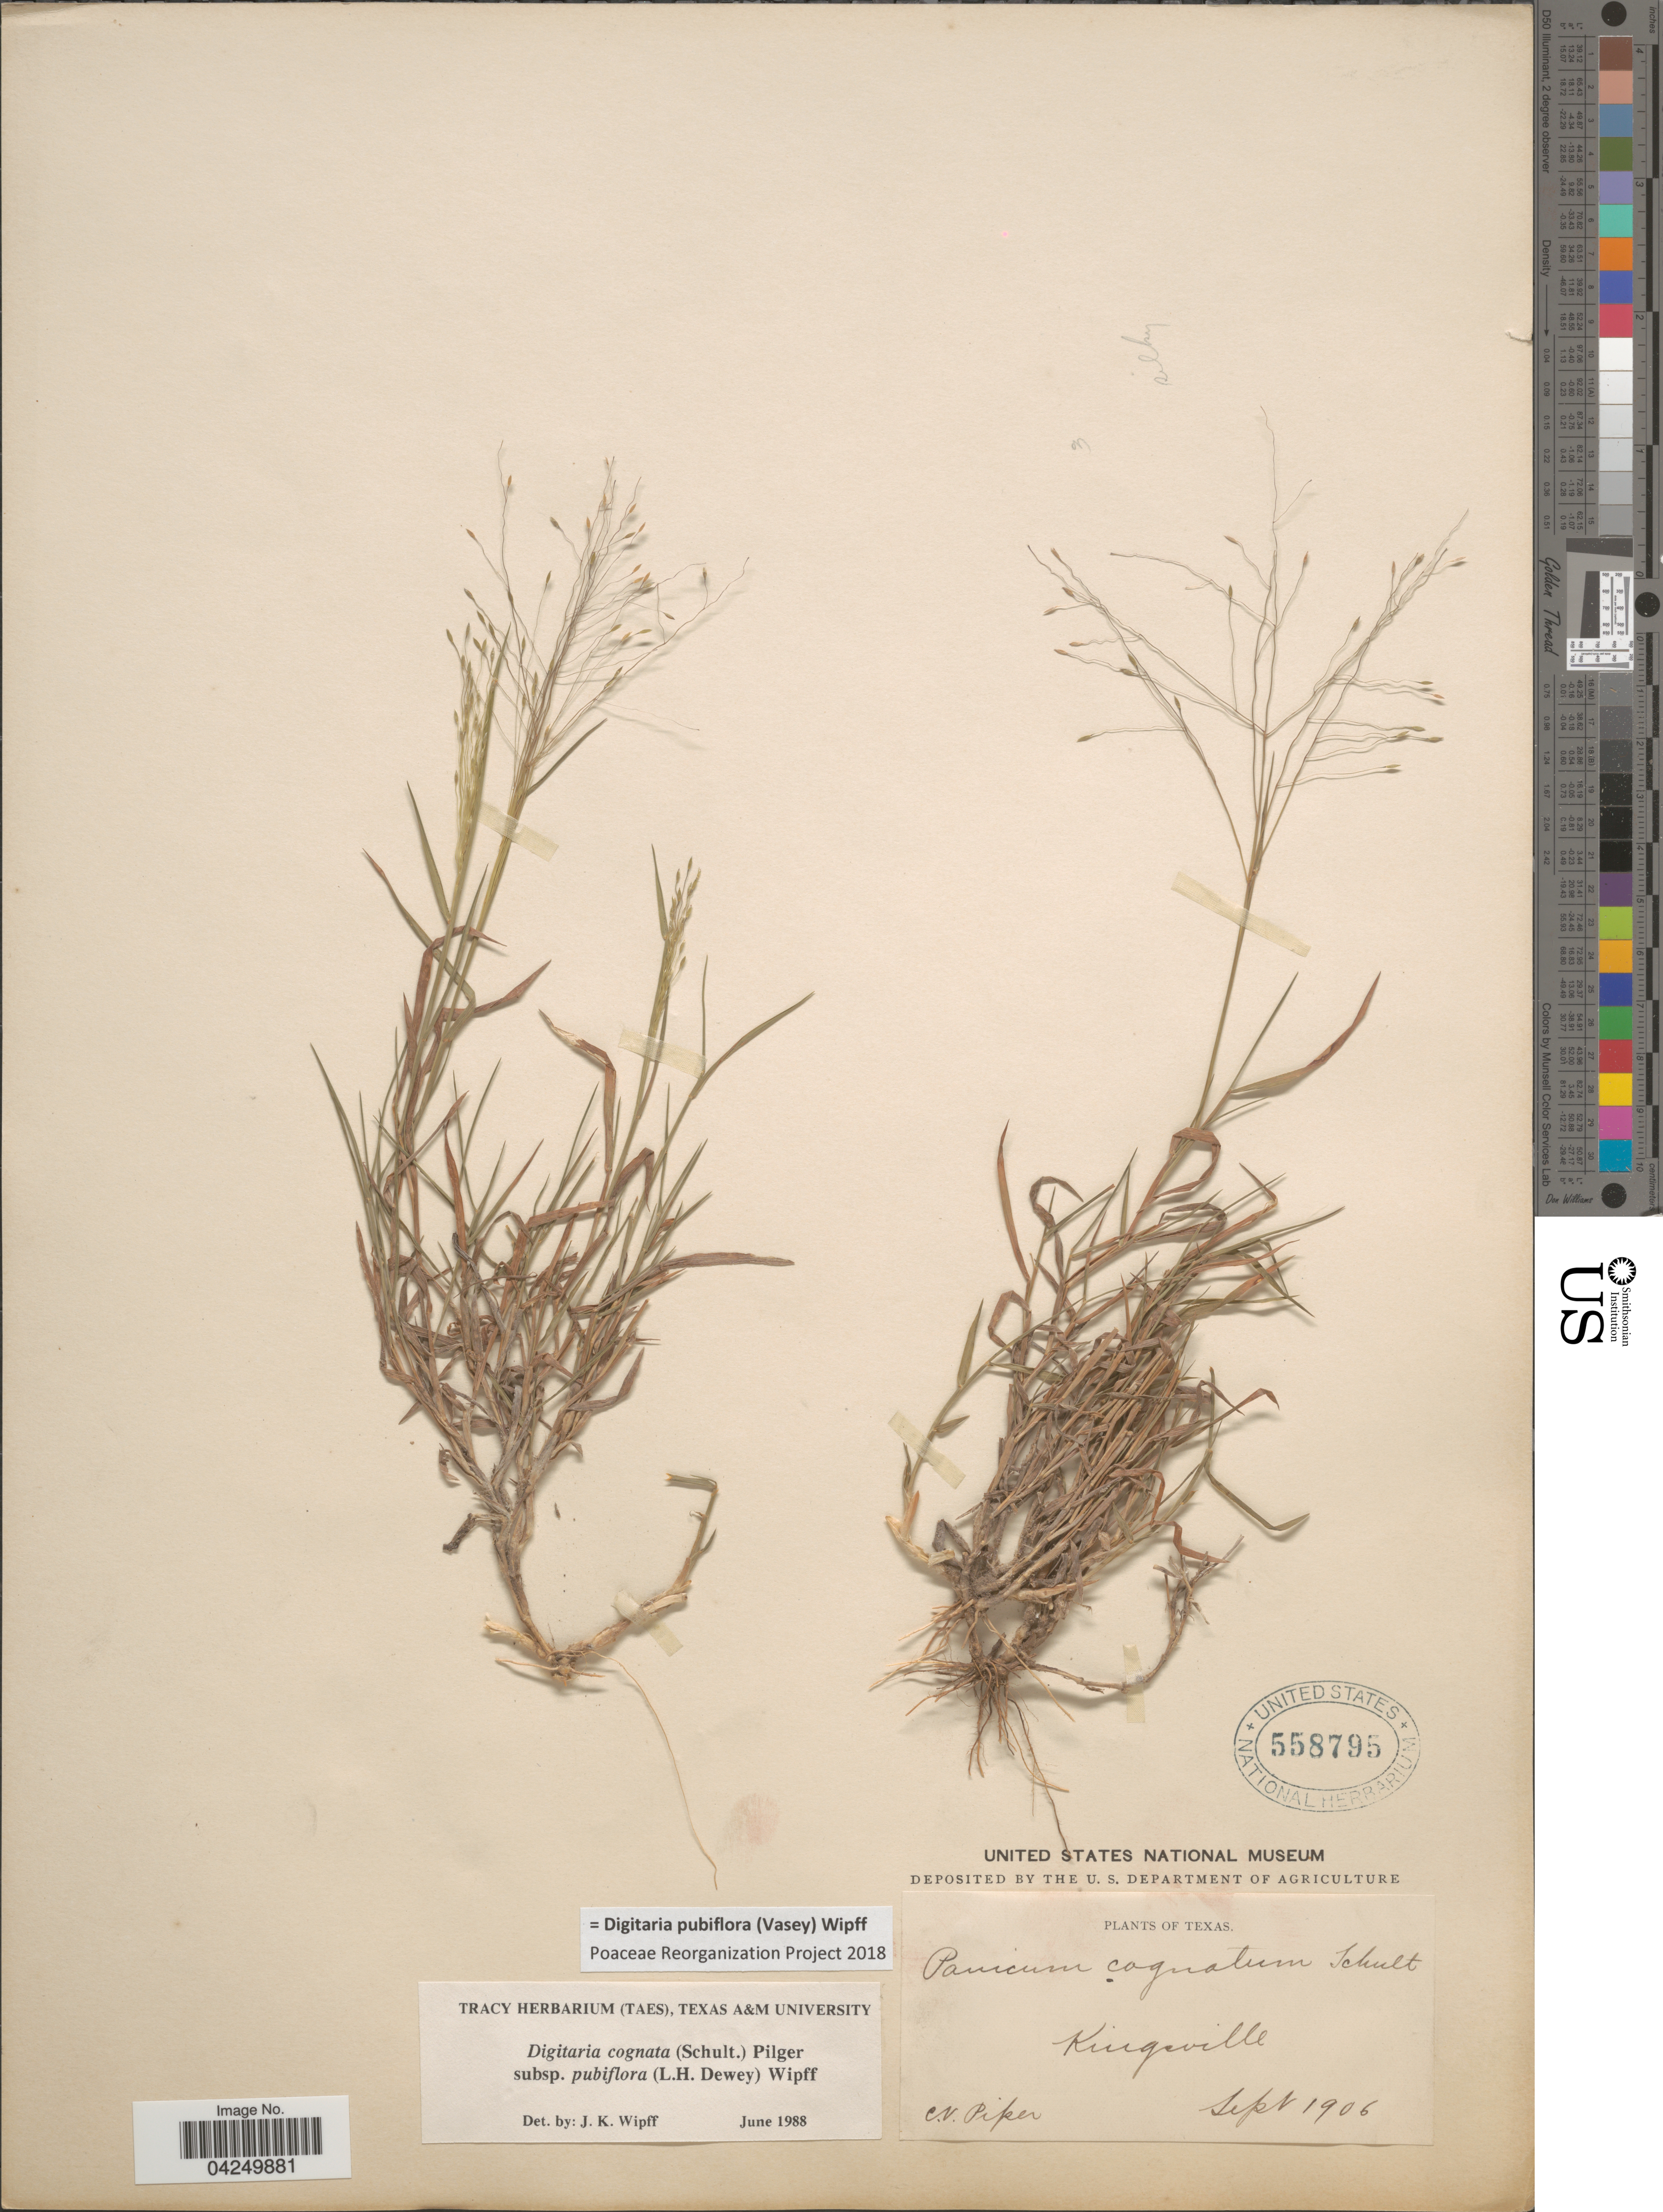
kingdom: Plantae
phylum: Tracheophyta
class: Liliopsida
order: Poales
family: Poaceae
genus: Digitaria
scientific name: Digitaria pubiflora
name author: (Vasey) Wipff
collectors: C. V. Piper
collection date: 1906-09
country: United States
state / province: Texas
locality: Kingsville.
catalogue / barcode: US 558795